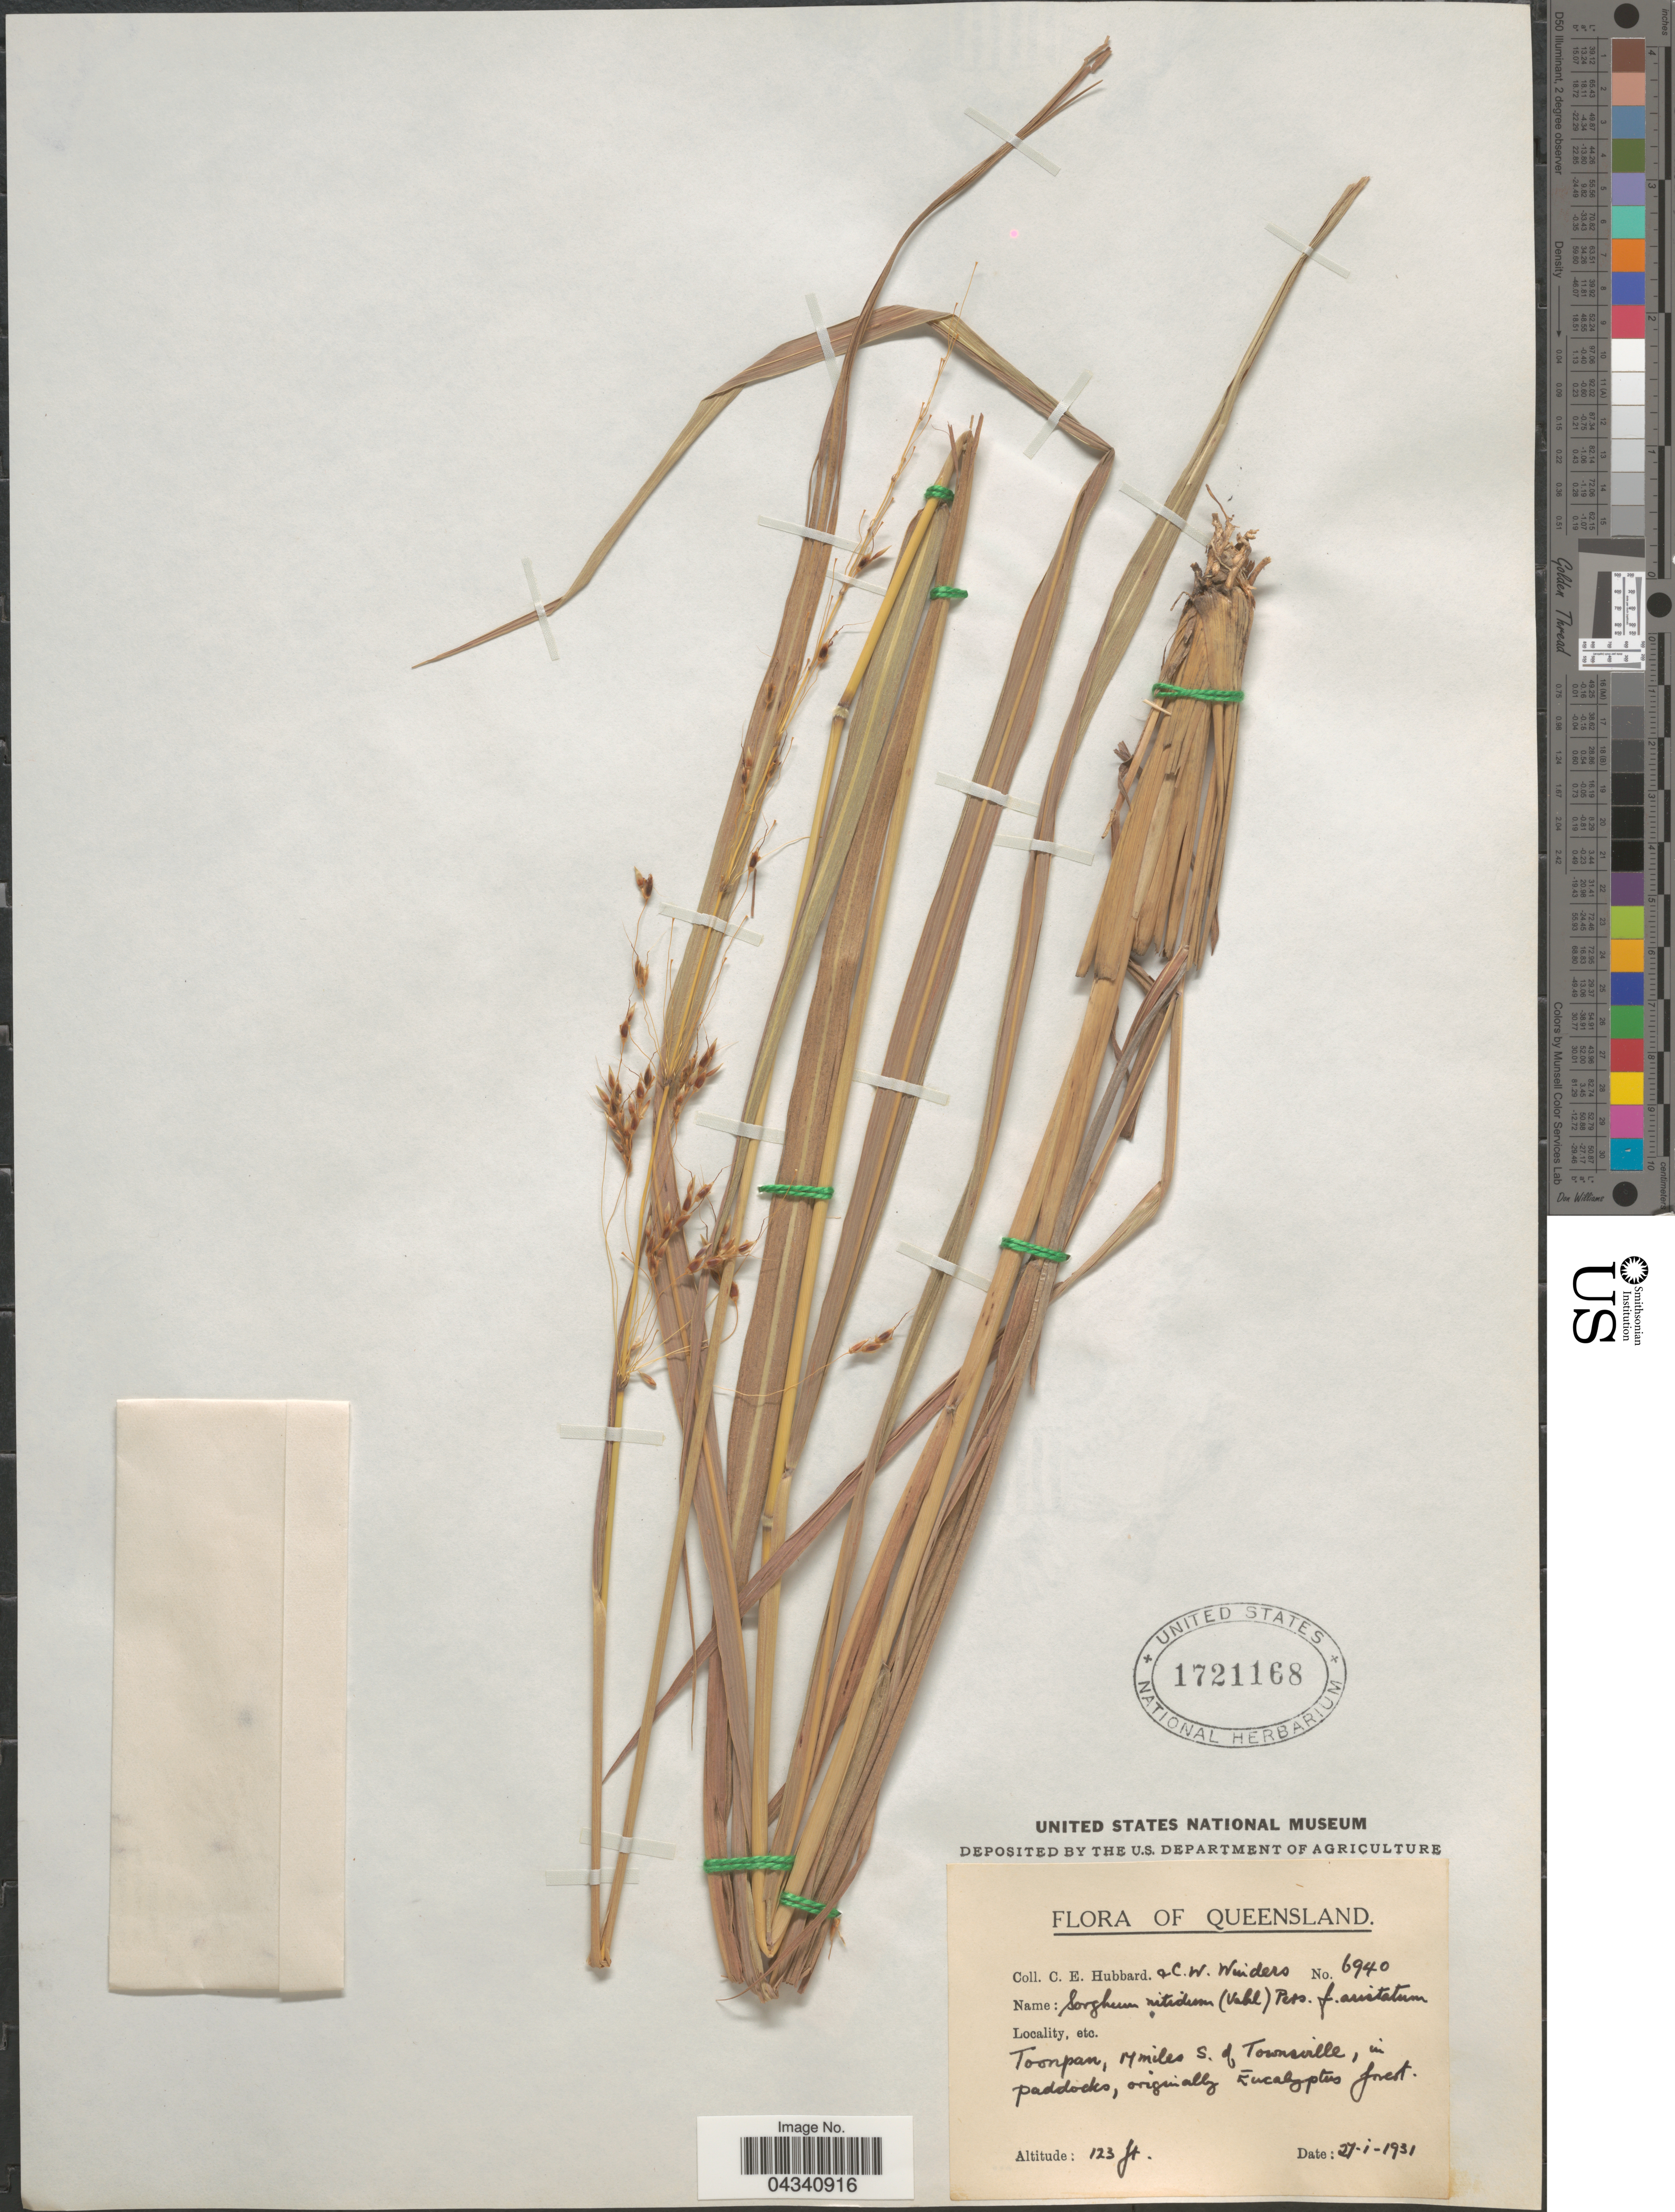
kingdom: Plantae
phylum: Tracheophyta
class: Liliopsida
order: Poales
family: Poaceae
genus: Sorghum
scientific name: Sorghum nitidum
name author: (Vahl) Pers.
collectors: C. E. Hubbard & C. Winders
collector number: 6940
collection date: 1931-01-27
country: Australia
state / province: Queensland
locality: Toonpan, 17 miles S. of Townsville, in paddocks.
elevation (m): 37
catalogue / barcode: US 1721168